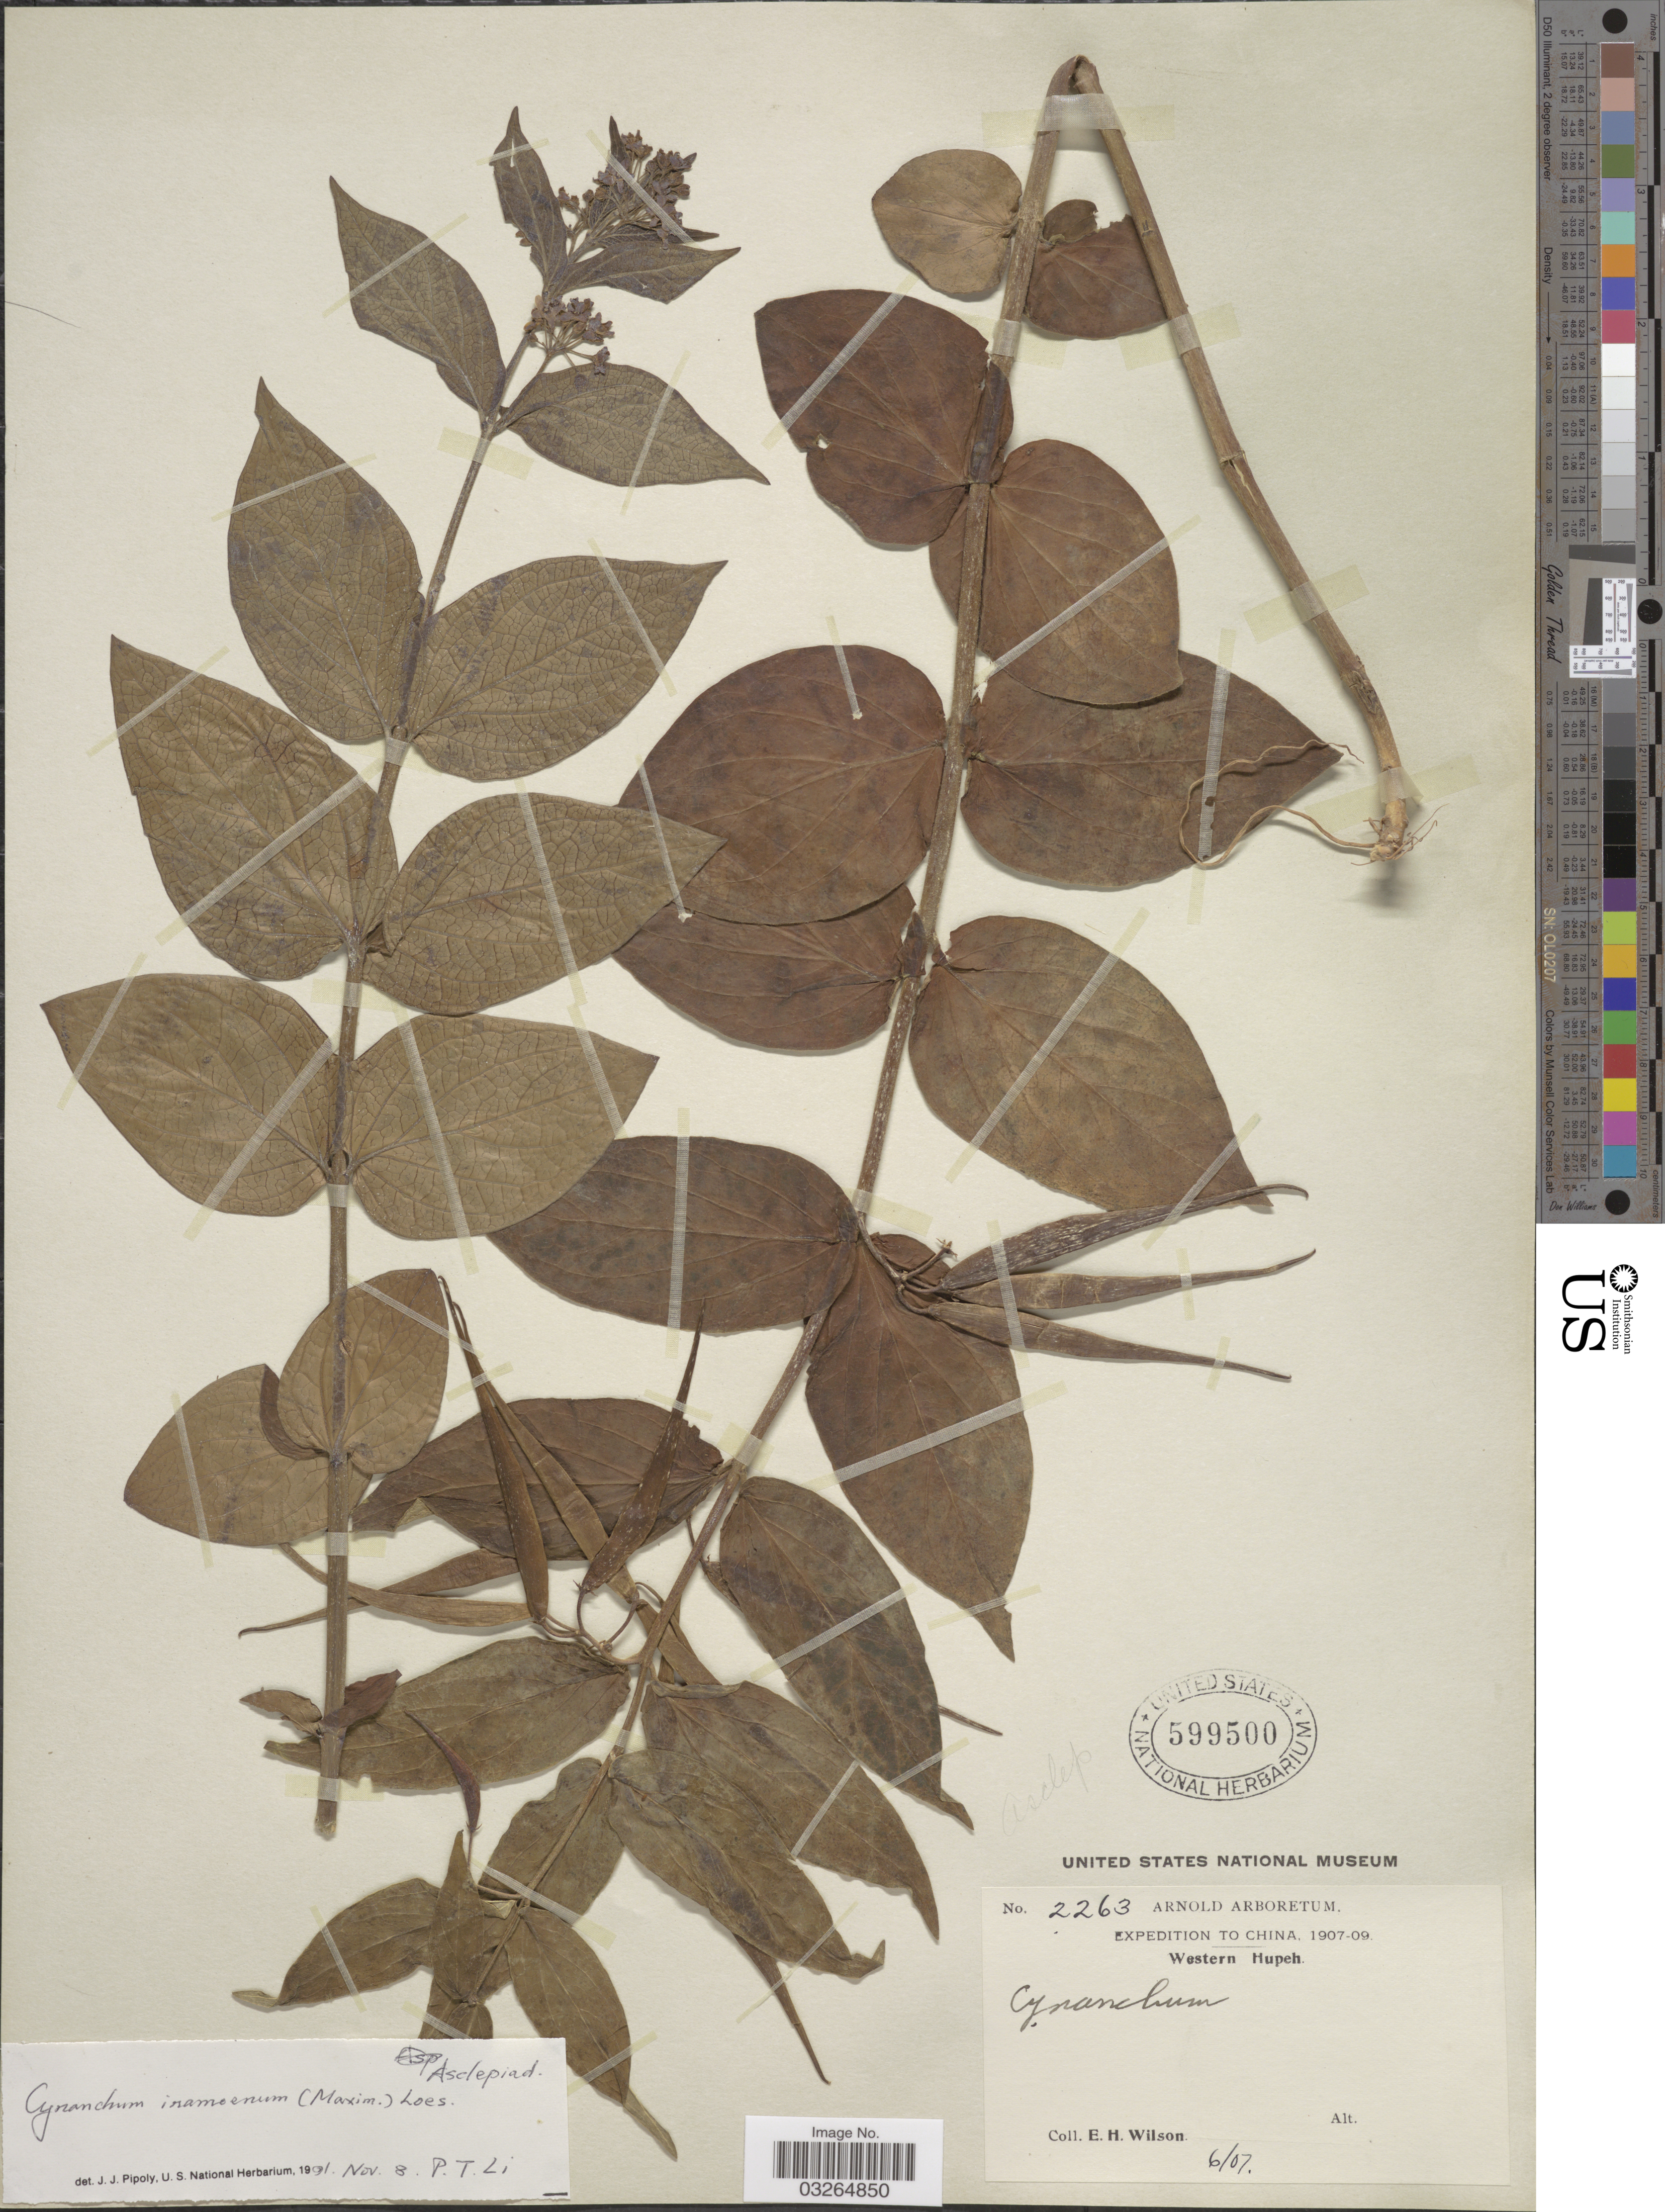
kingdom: Plantae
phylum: Tracheophyta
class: Magnoliopsida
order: Gentianales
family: Apocynaceae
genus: Cynanchum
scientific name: Cynanchum inamoenum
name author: (Maxim.) Loes.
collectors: E. Wilson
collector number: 2263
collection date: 1907-06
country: China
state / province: Hubei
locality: Western Hupeh.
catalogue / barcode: US 599500